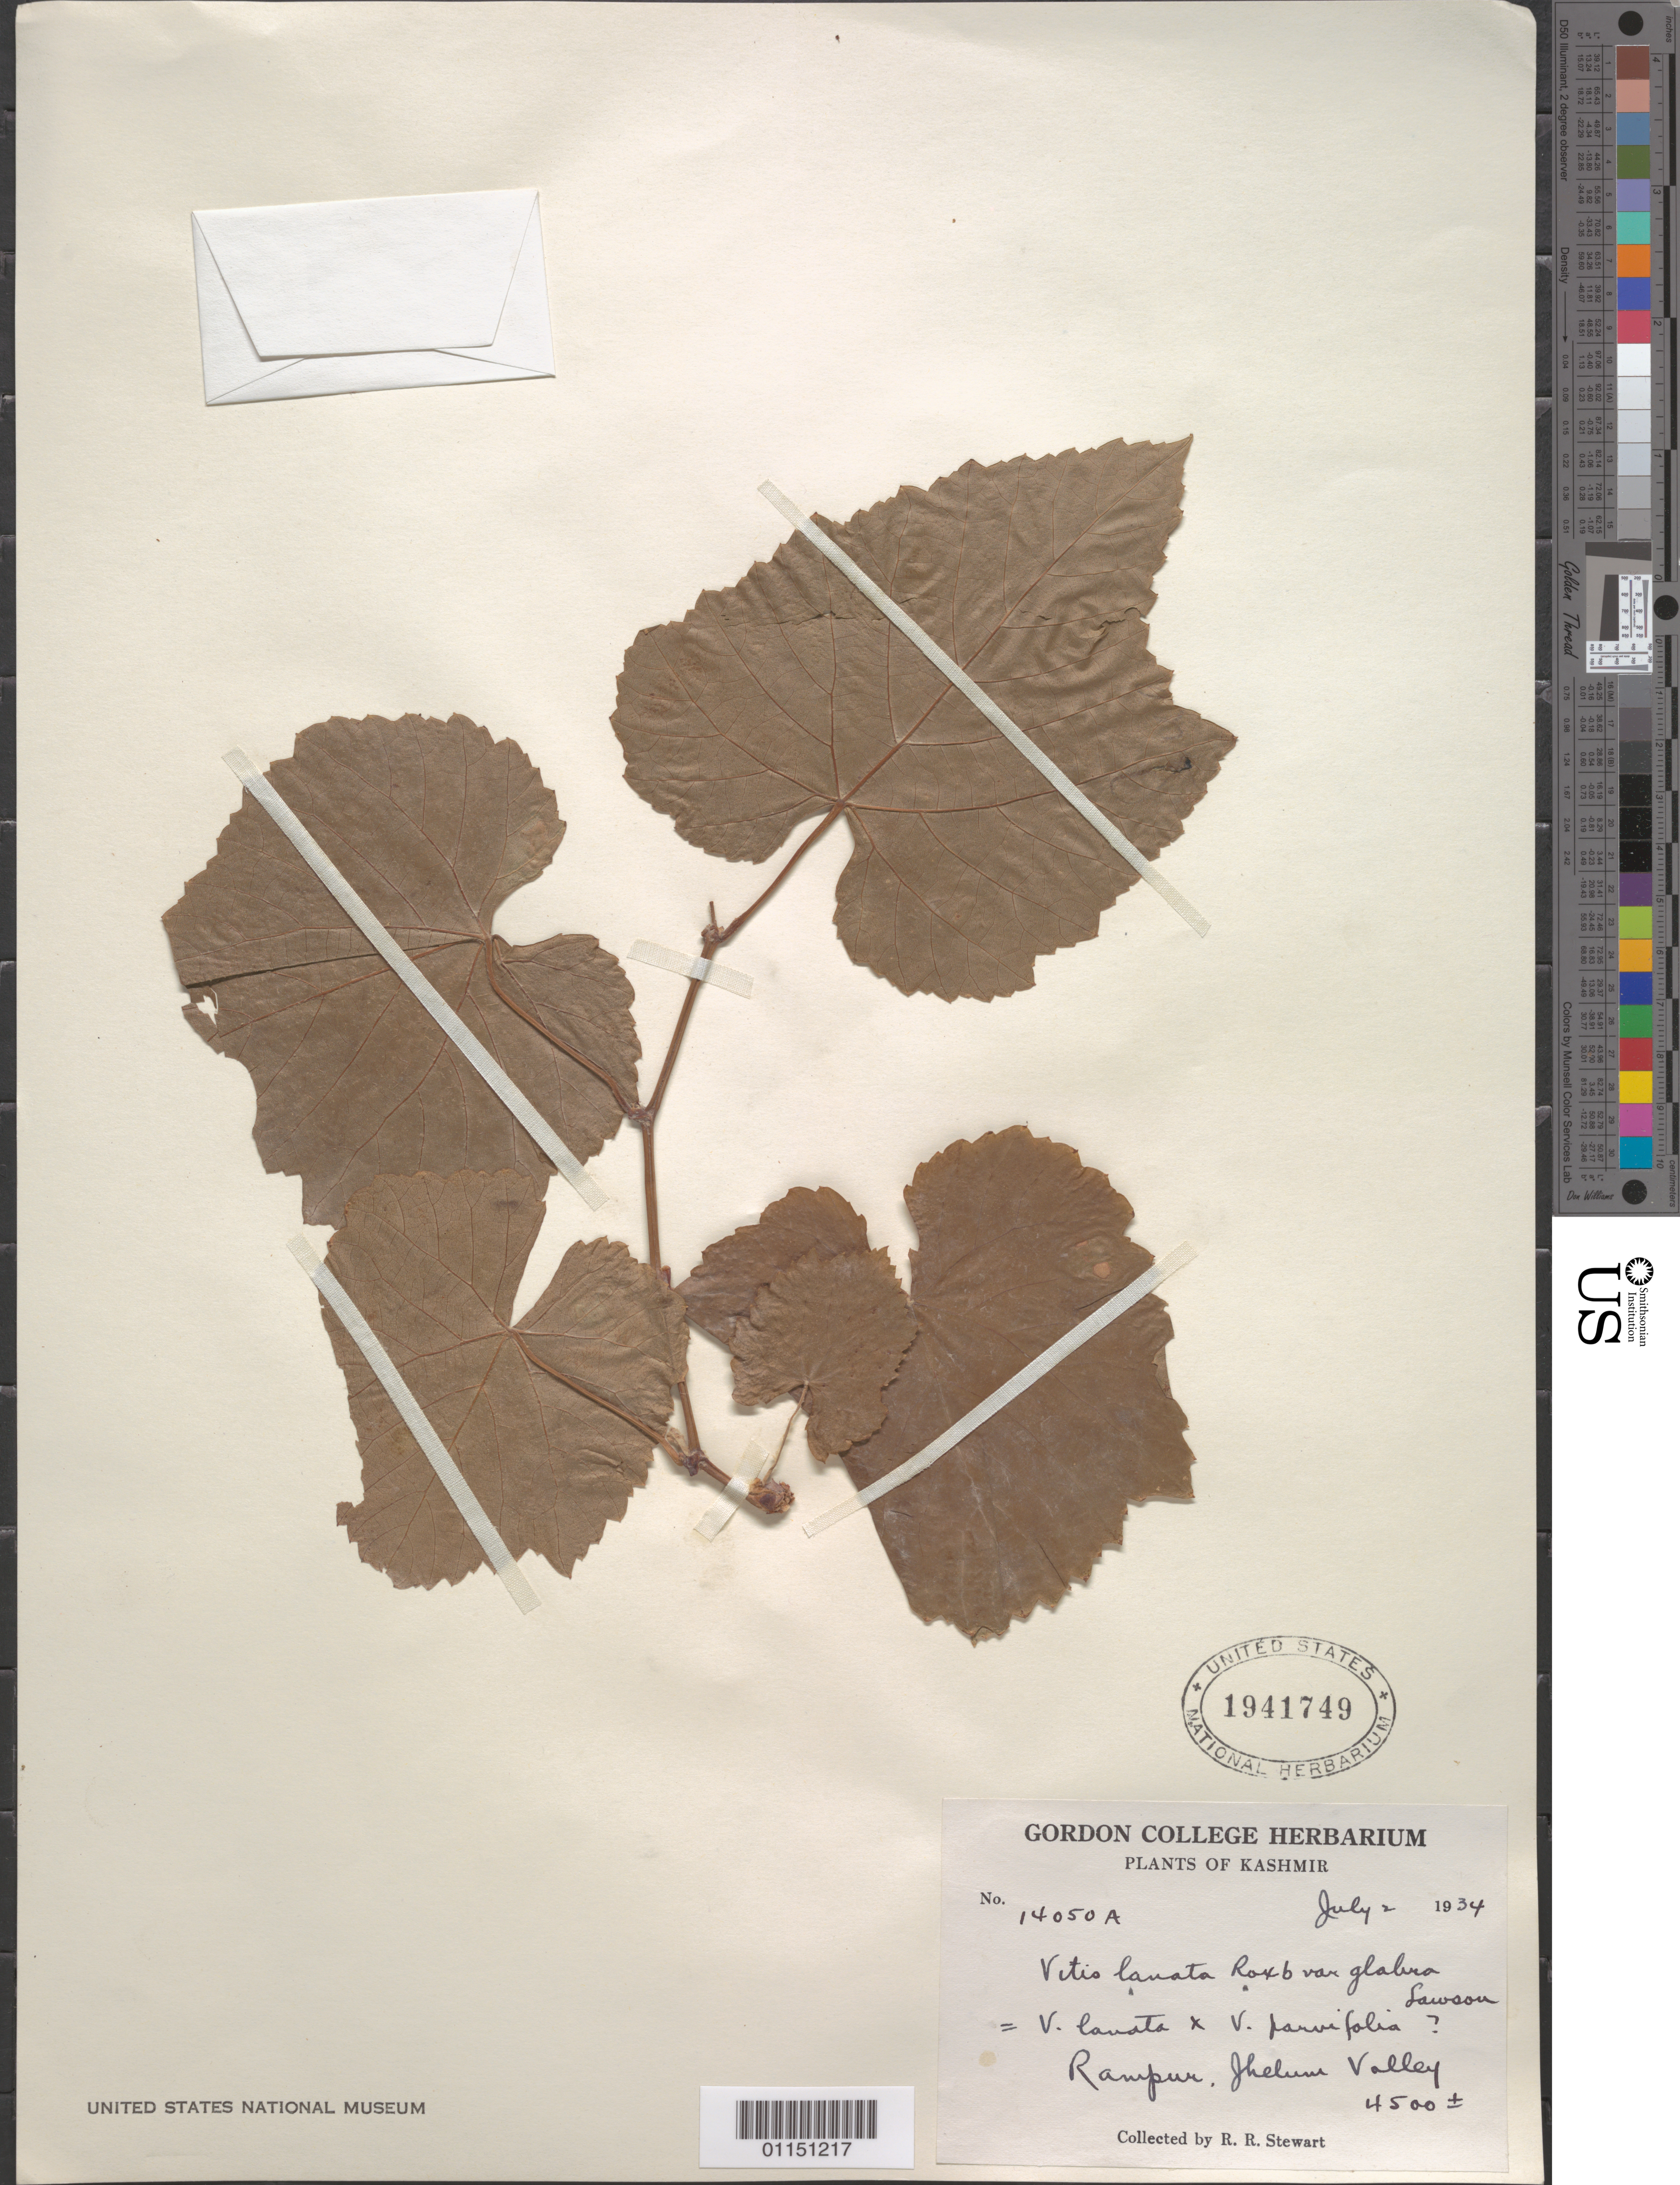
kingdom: Plantae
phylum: Tracheophyta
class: Magnoliopsida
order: Vitales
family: Vitaceae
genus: Vitis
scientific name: Vitis lanata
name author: Roxb.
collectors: R. R. Stewart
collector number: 14050 A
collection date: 1934-07-02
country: India / Pakistan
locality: Kashmir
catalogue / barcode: US 1941749